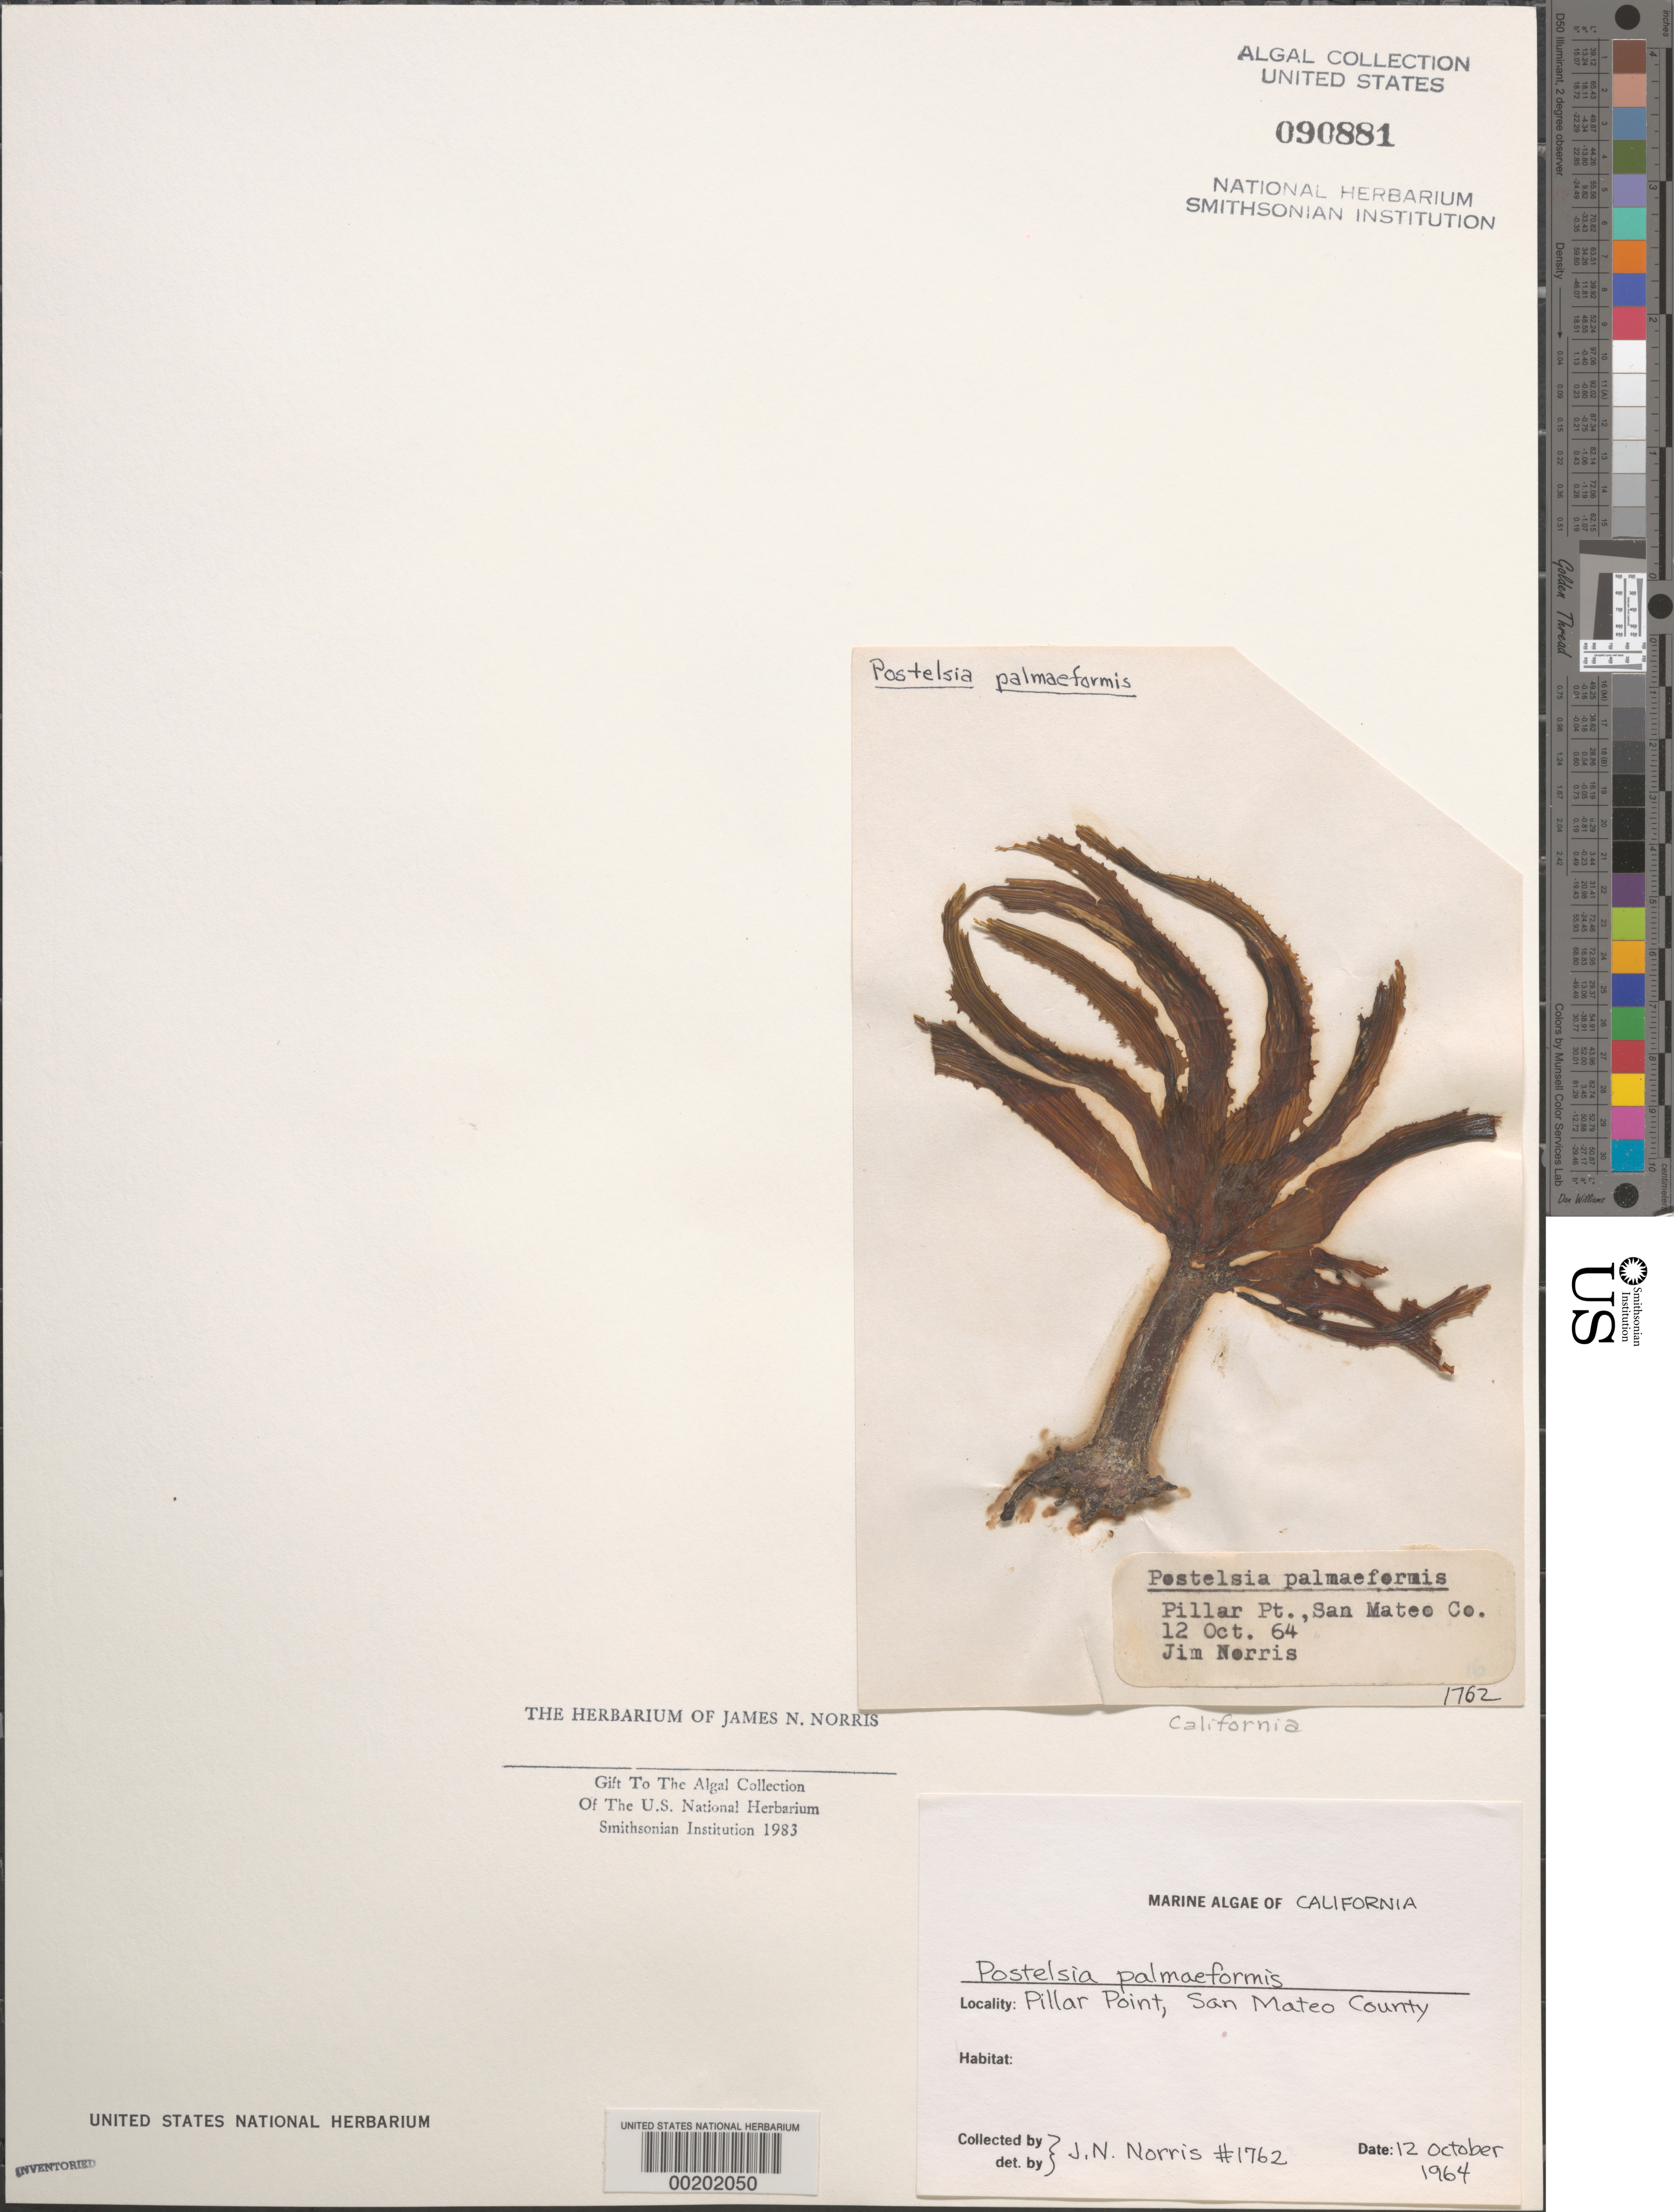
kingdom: Chromista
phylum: Ochrophyta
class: Phaeophyceae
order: Laminariales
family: Laminariaceae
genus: Postelsia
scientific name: Postelsia palmaeformis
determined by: Norris, James N.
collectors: J. N. Norris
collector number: JN-1762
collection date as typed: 12 Oct 1964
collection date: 1964-10-12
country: United States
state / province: California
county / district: San Mateo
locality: Pillar Point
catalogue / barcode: US 90881